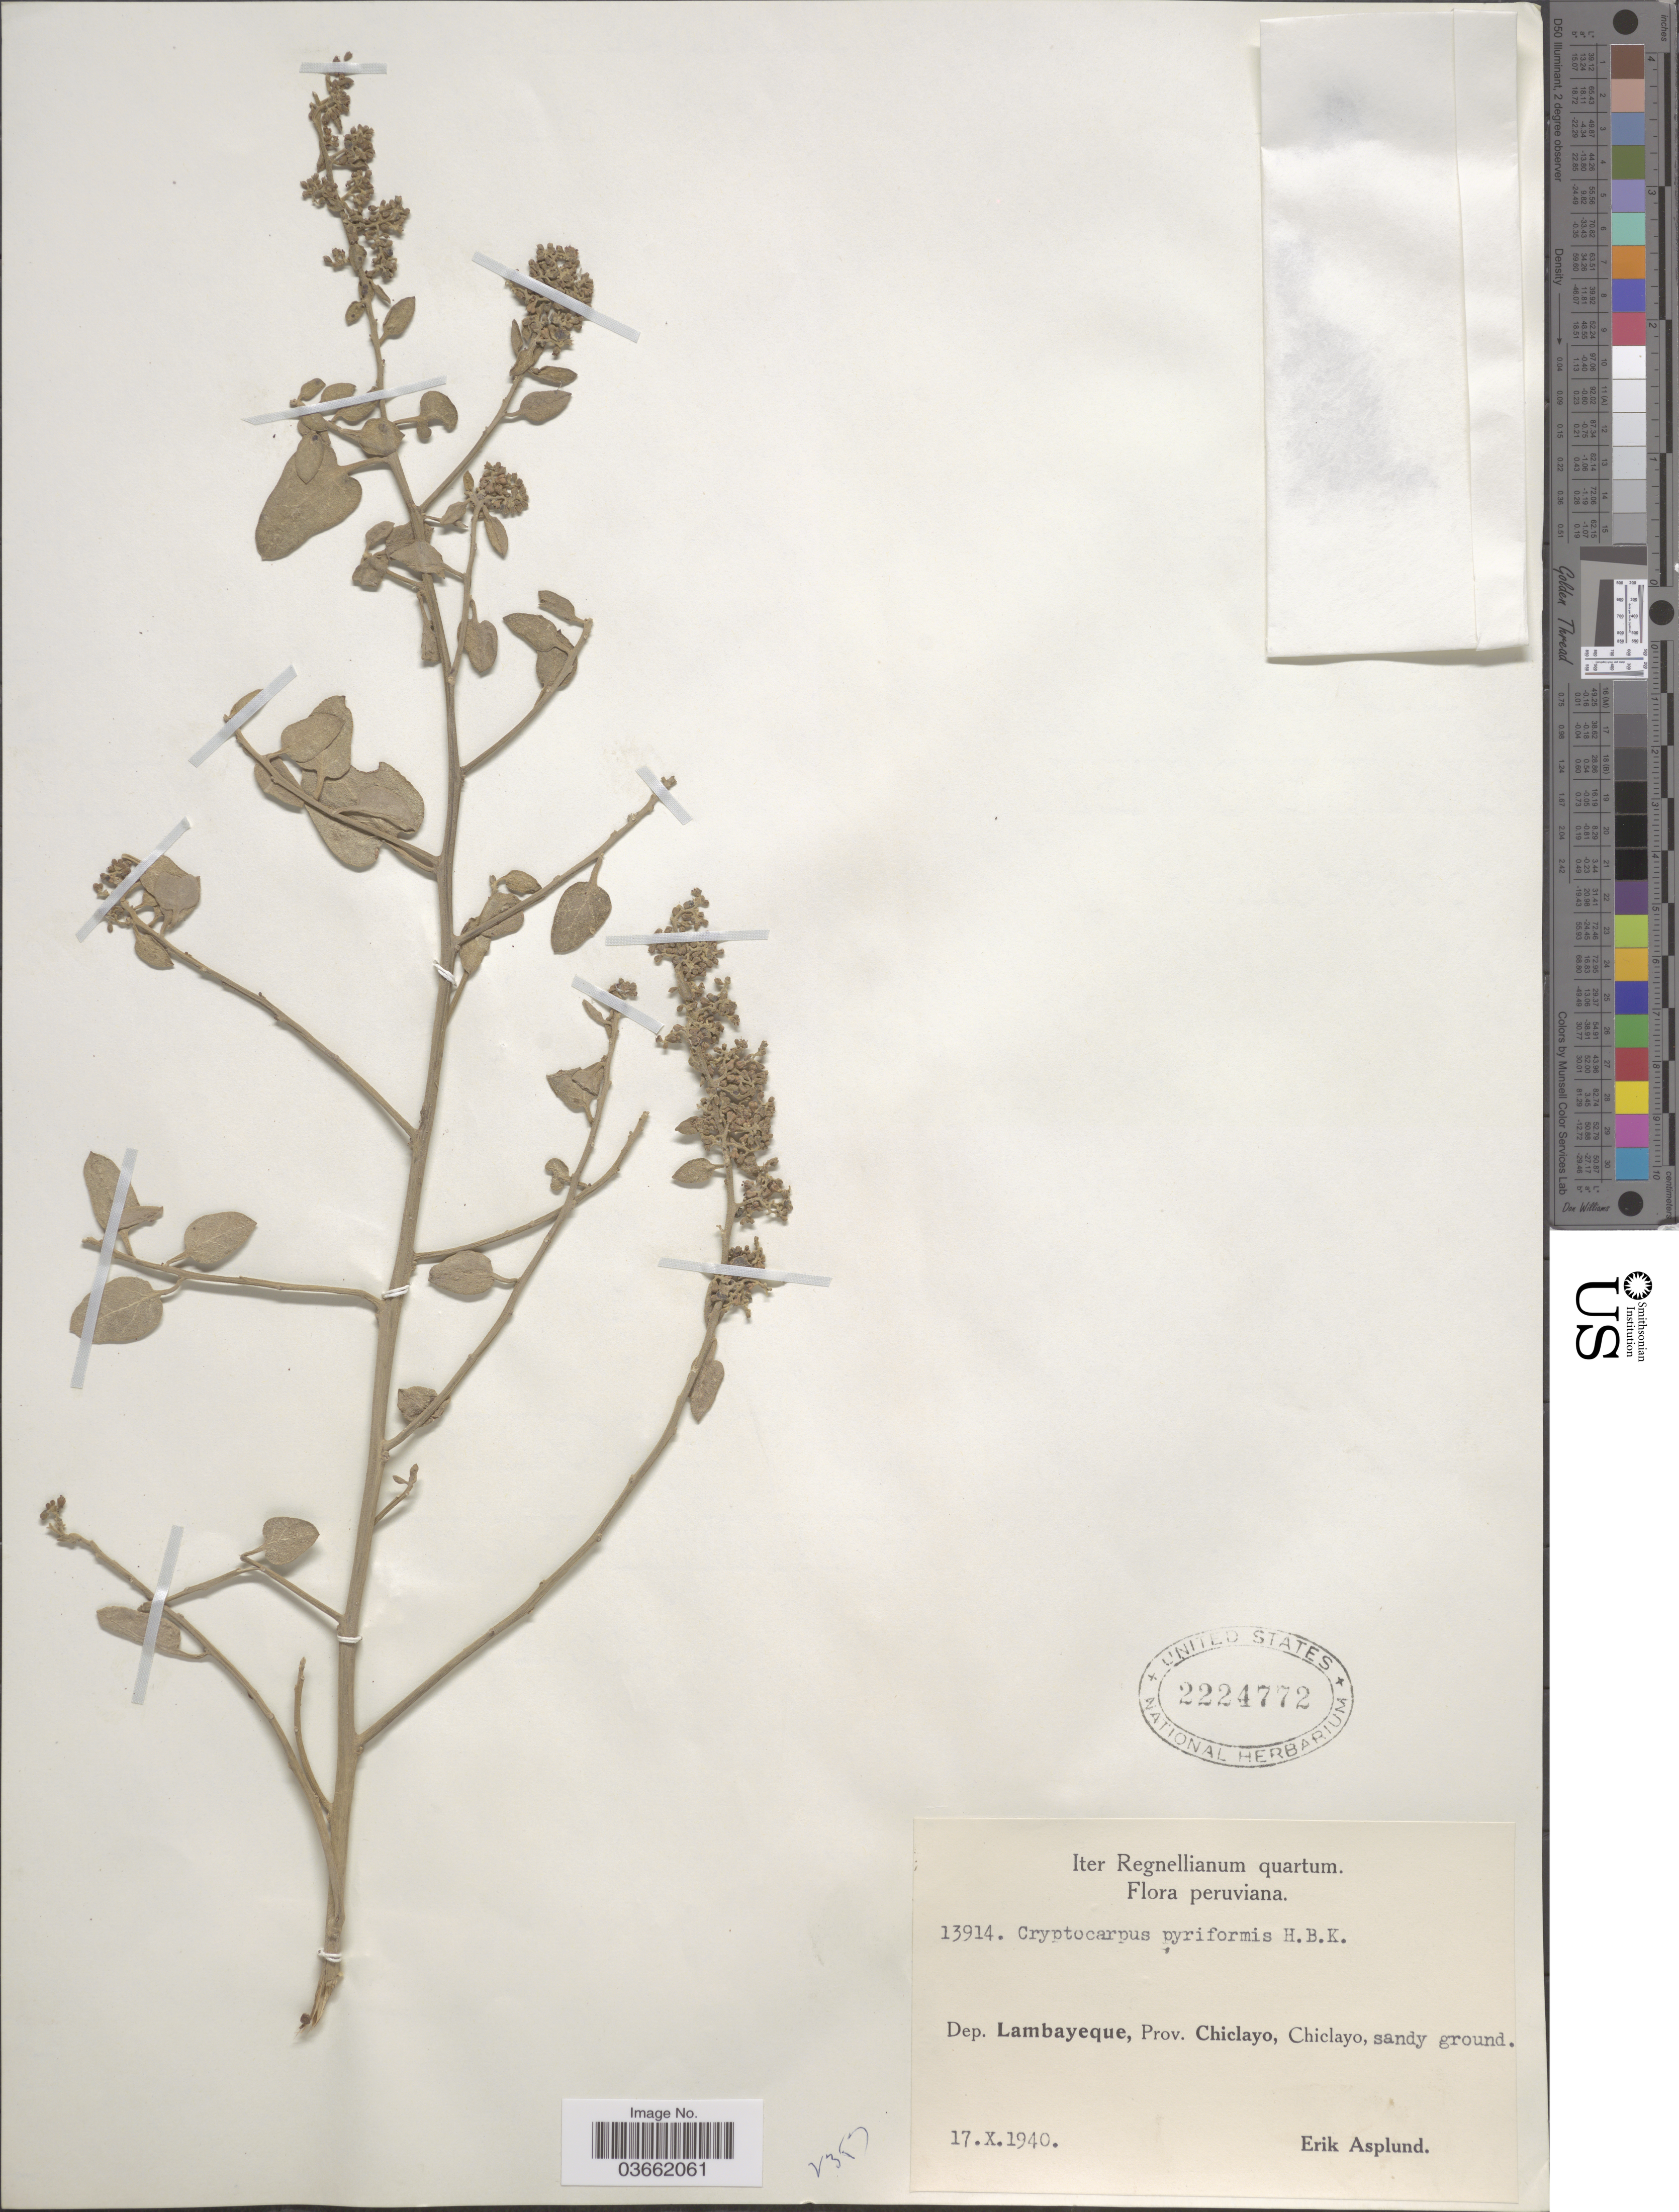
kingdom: Plantae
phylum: Tracheophyta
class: Magnoliopsida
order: Caryophyllales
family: Nyctaginaceae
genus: Cryptocarpus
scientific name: Cryptocarpus pyriformis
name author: Kunth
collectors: E. Asplund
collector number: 13914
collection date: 1940-10-17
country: Peru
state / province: Lambayeque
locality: Dep. Lambayeque, Prov. Chiclayo, Chiclayo.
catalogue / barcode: US 2224772